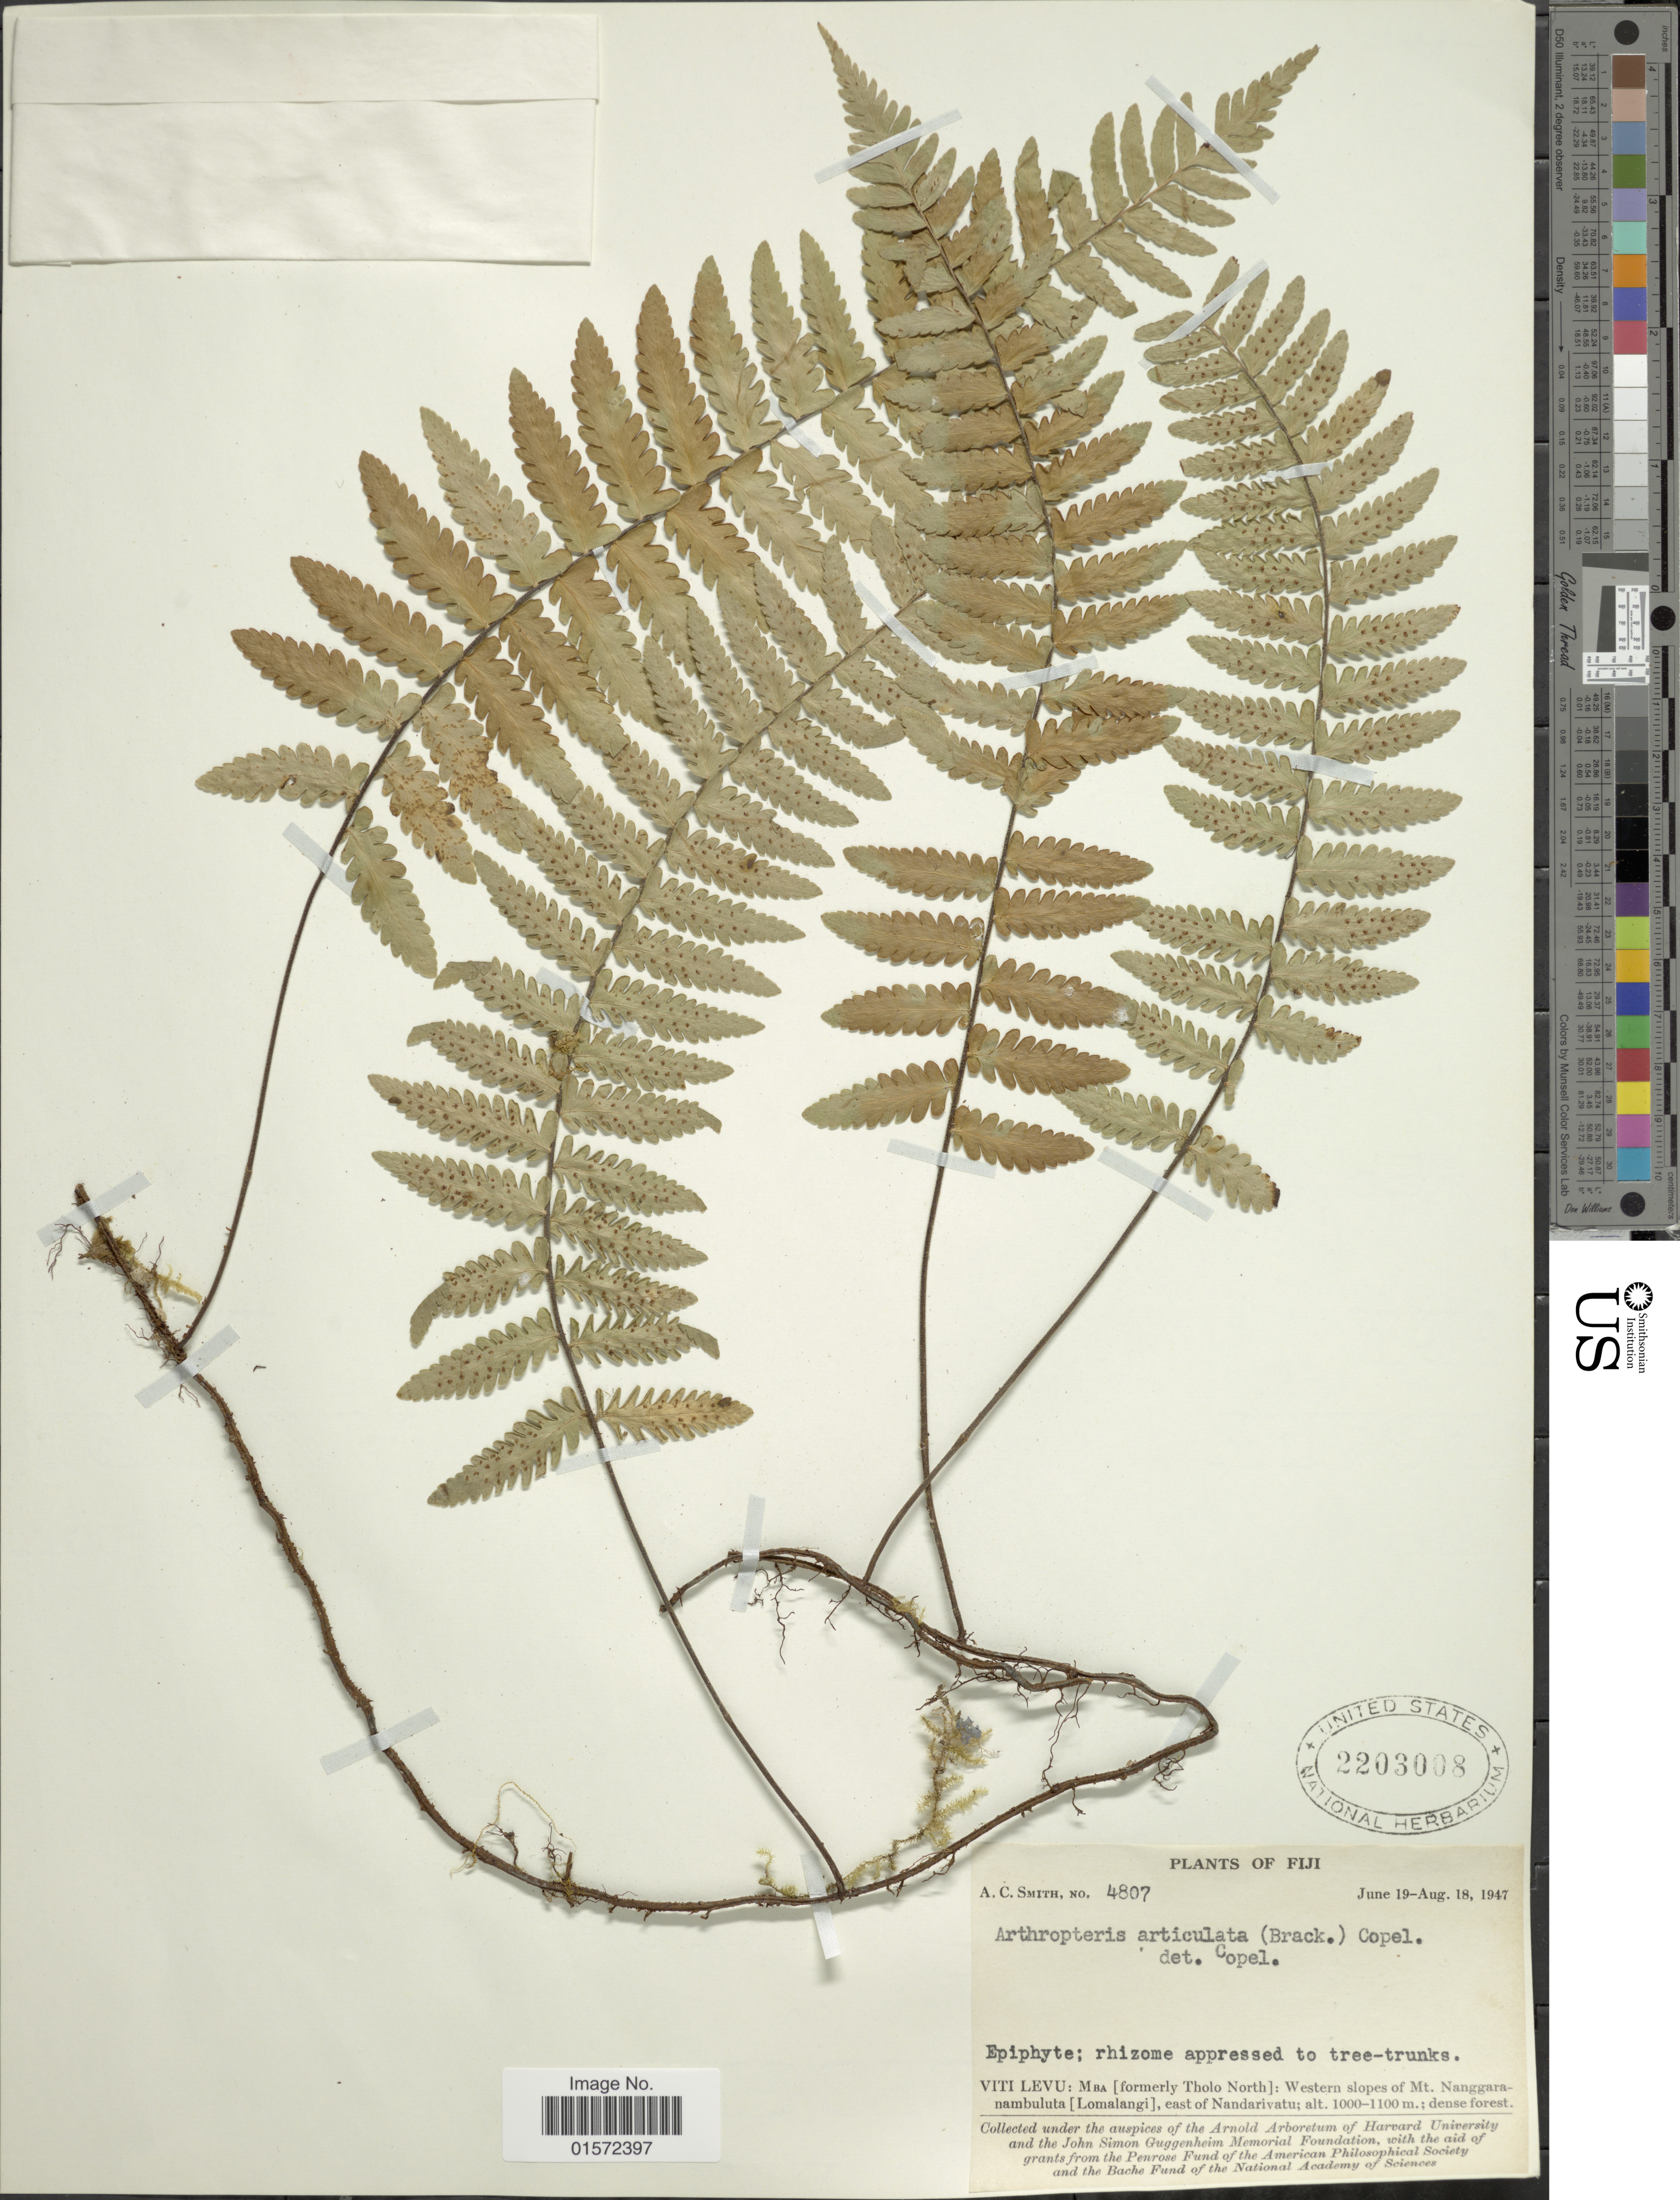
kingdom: Plantae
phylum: Tracheophyta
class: Polypodiopsida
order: Polypodiales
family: Tectariaceae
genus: Arthropteris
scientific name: Arthropteris articulata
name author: (Brack.) C. Chr.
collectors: A. C. Smith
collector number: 4807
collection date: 1947-06-19/1947-08-18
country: Fiji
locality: Viti Levu: Mba [formerly Tholo North]: Western slopes of Mt. Nanggara nambuluta[Lomalangi], east of Nandarivatu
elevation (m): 1000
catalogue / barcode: US 2203008